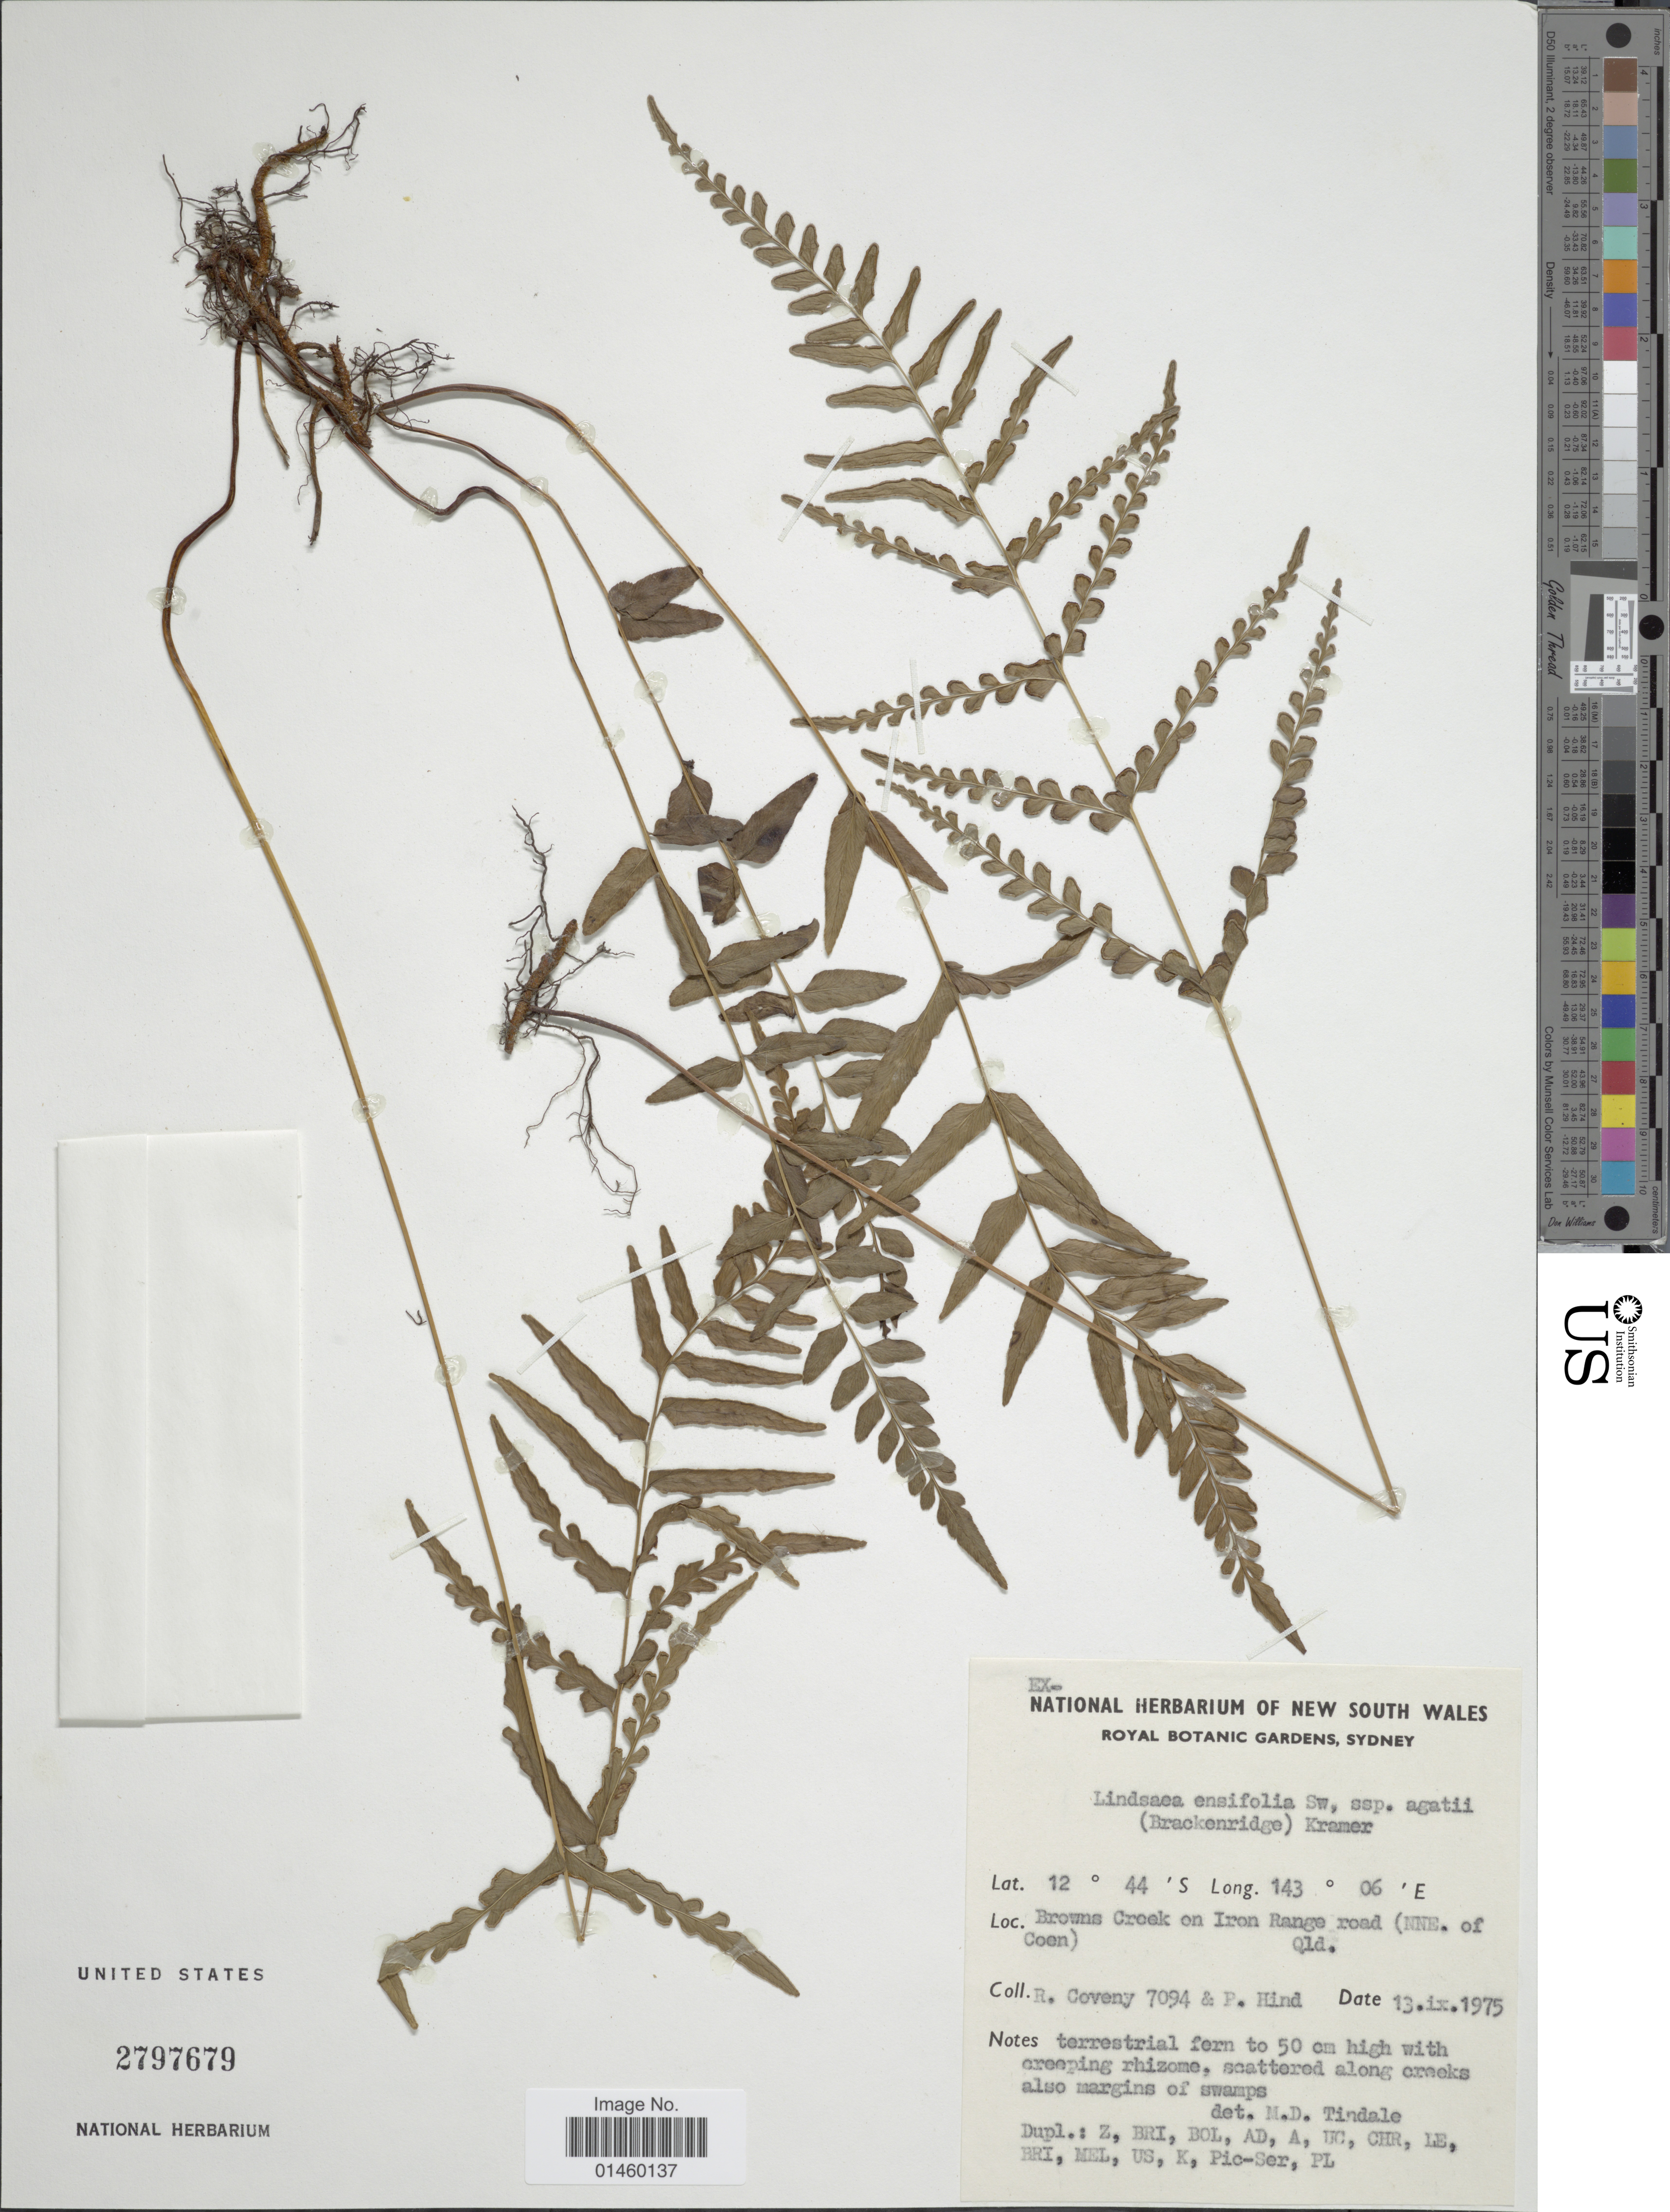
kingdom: Plantae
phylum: Tracheophyta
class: Polypodiopsida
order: Polypodiales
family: Lindsaeaceae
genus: Lindsaea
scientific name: Lindsaea ensifolia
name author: Sw.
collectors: R. Coveny & P. Hind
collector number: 7094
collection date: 1975-09-13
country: Australia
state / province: Queensland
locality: Browns Creek on Iron Range road (NNE. of Coen) Qld.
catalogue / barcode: US 2797679